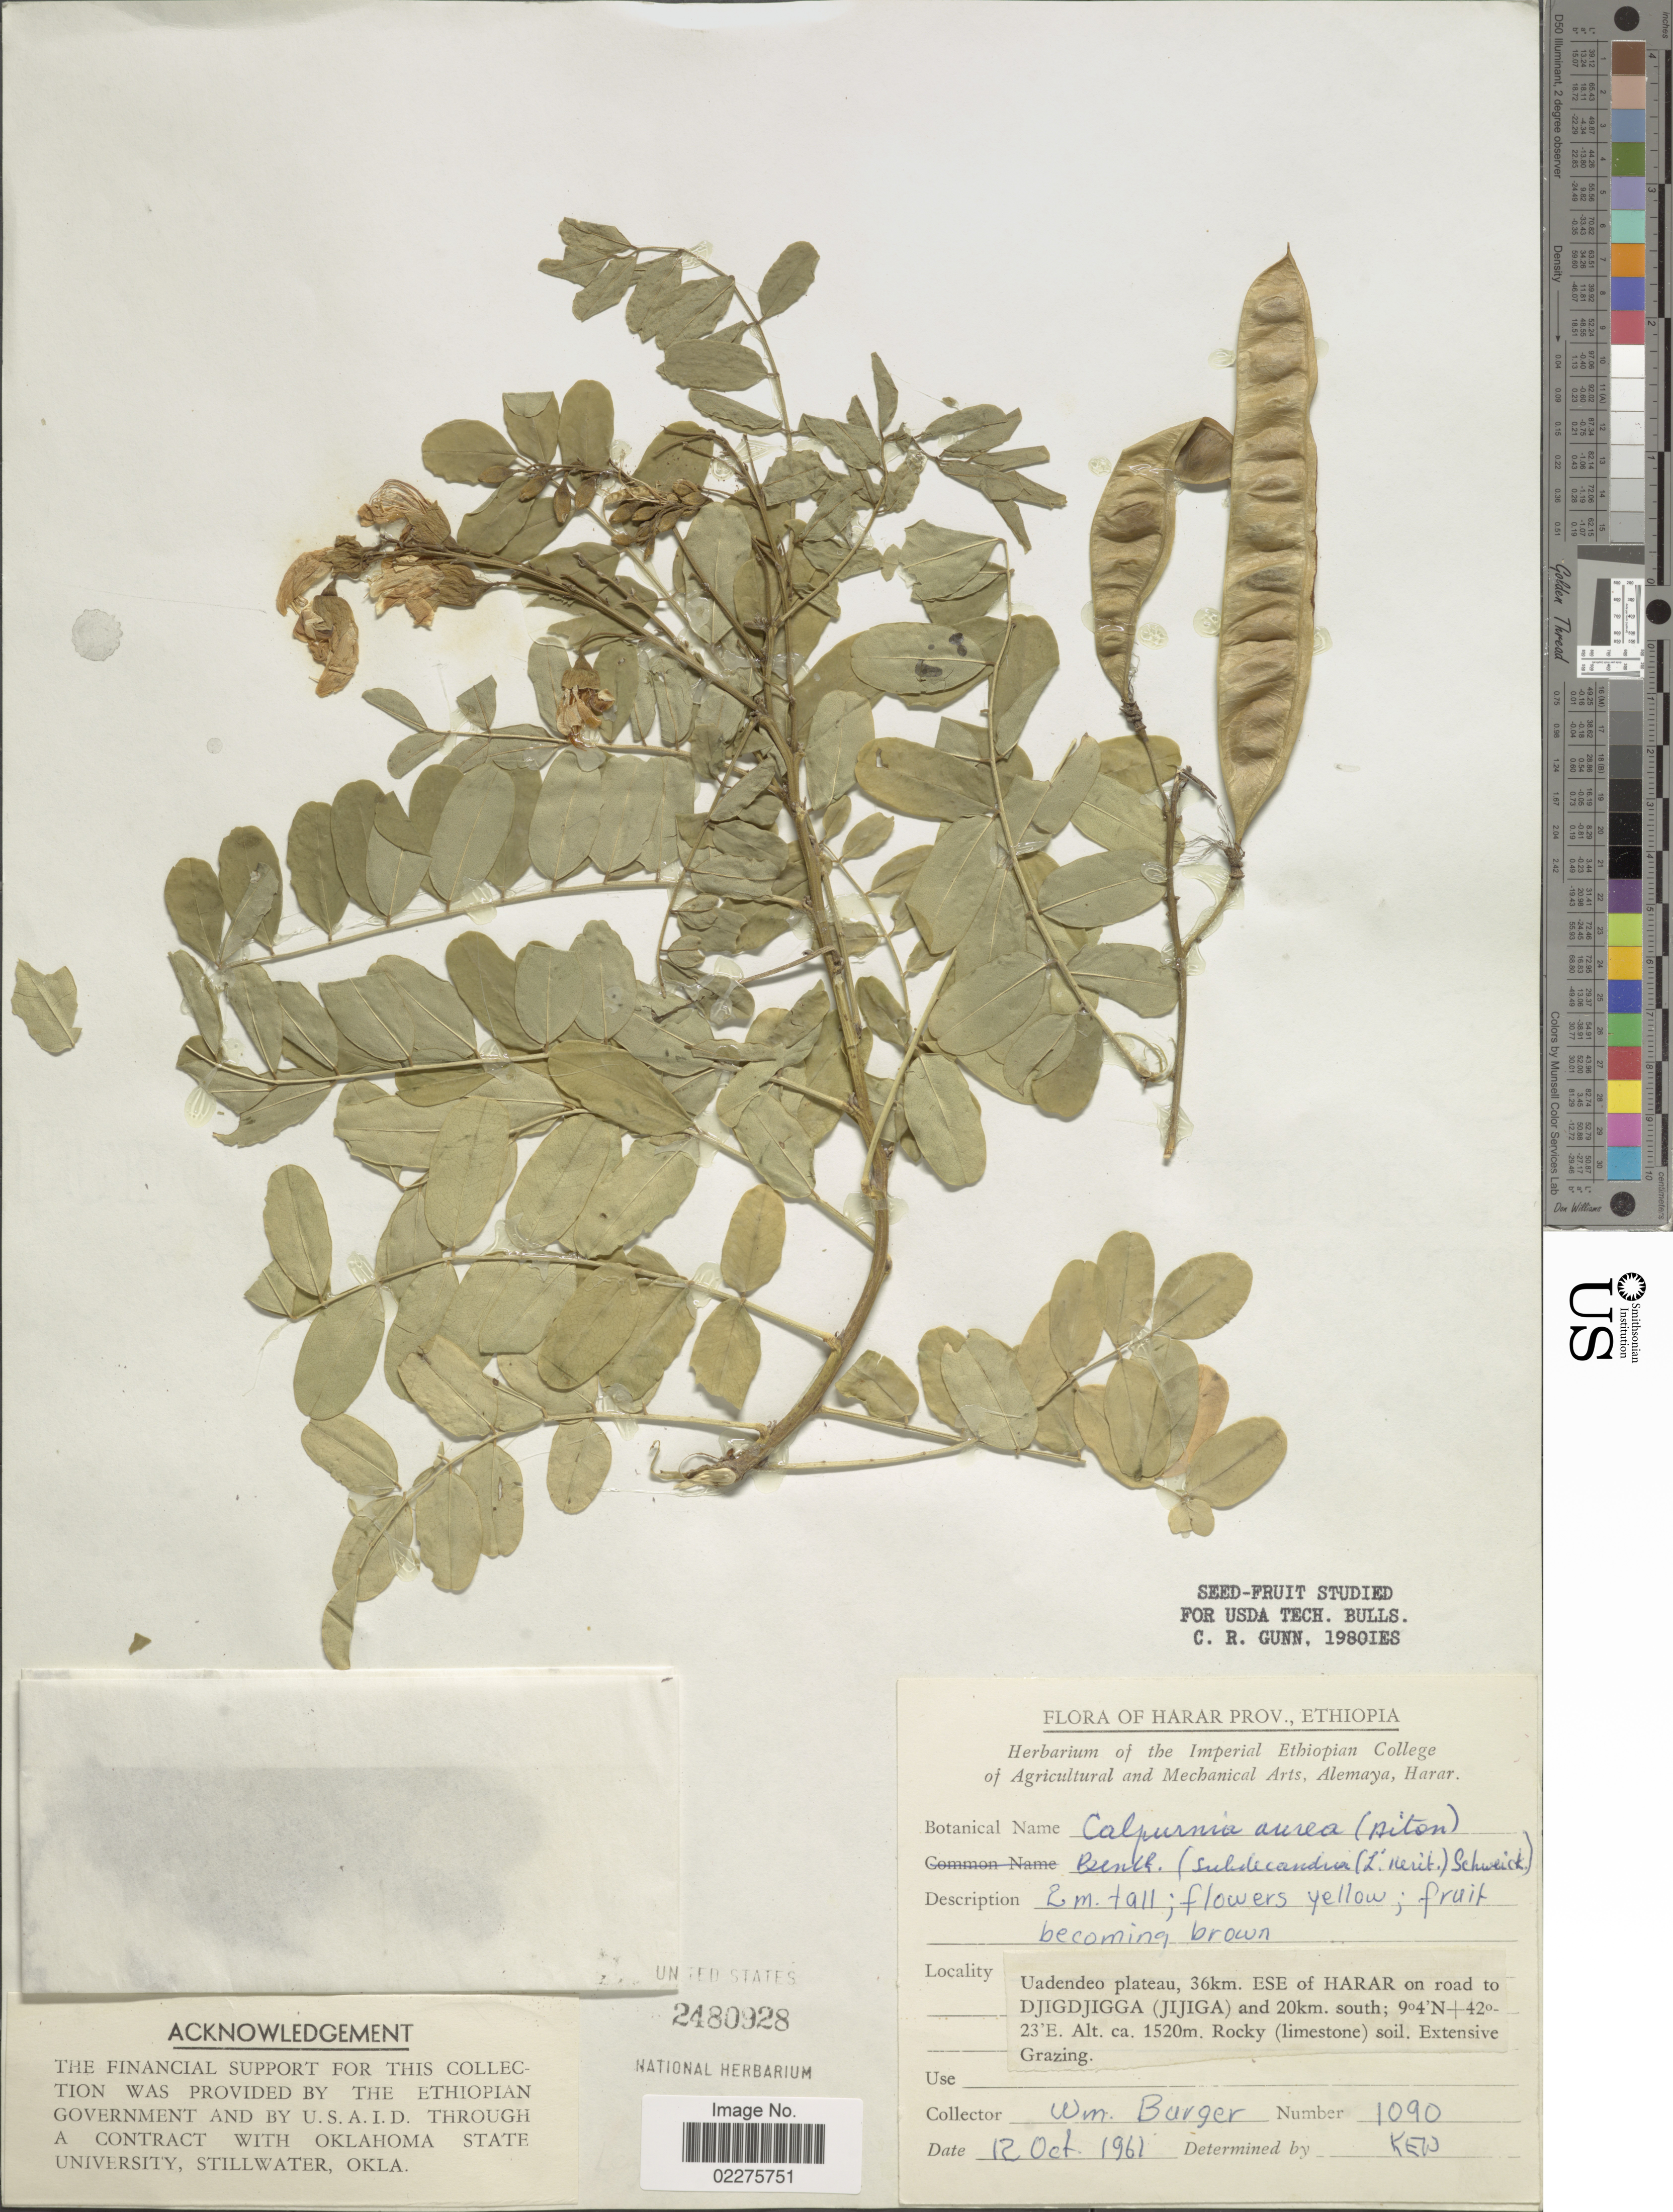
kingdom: Plantae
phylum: Tracheophyta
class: Magnoliopsida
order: Fabales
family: Fabaceae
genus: Calpurnia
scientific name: Calpurnia aurea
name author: (Aiton) Benth.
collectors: W. Burger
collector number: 1090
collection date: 1961-10-12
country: Ethiopia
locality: Harar Prov. Uadendeo plateau, 36km. ESE of Harar on road to Djigdjigga (Jijiga) and 20km. south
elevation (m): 1520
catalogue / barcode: US 2480928